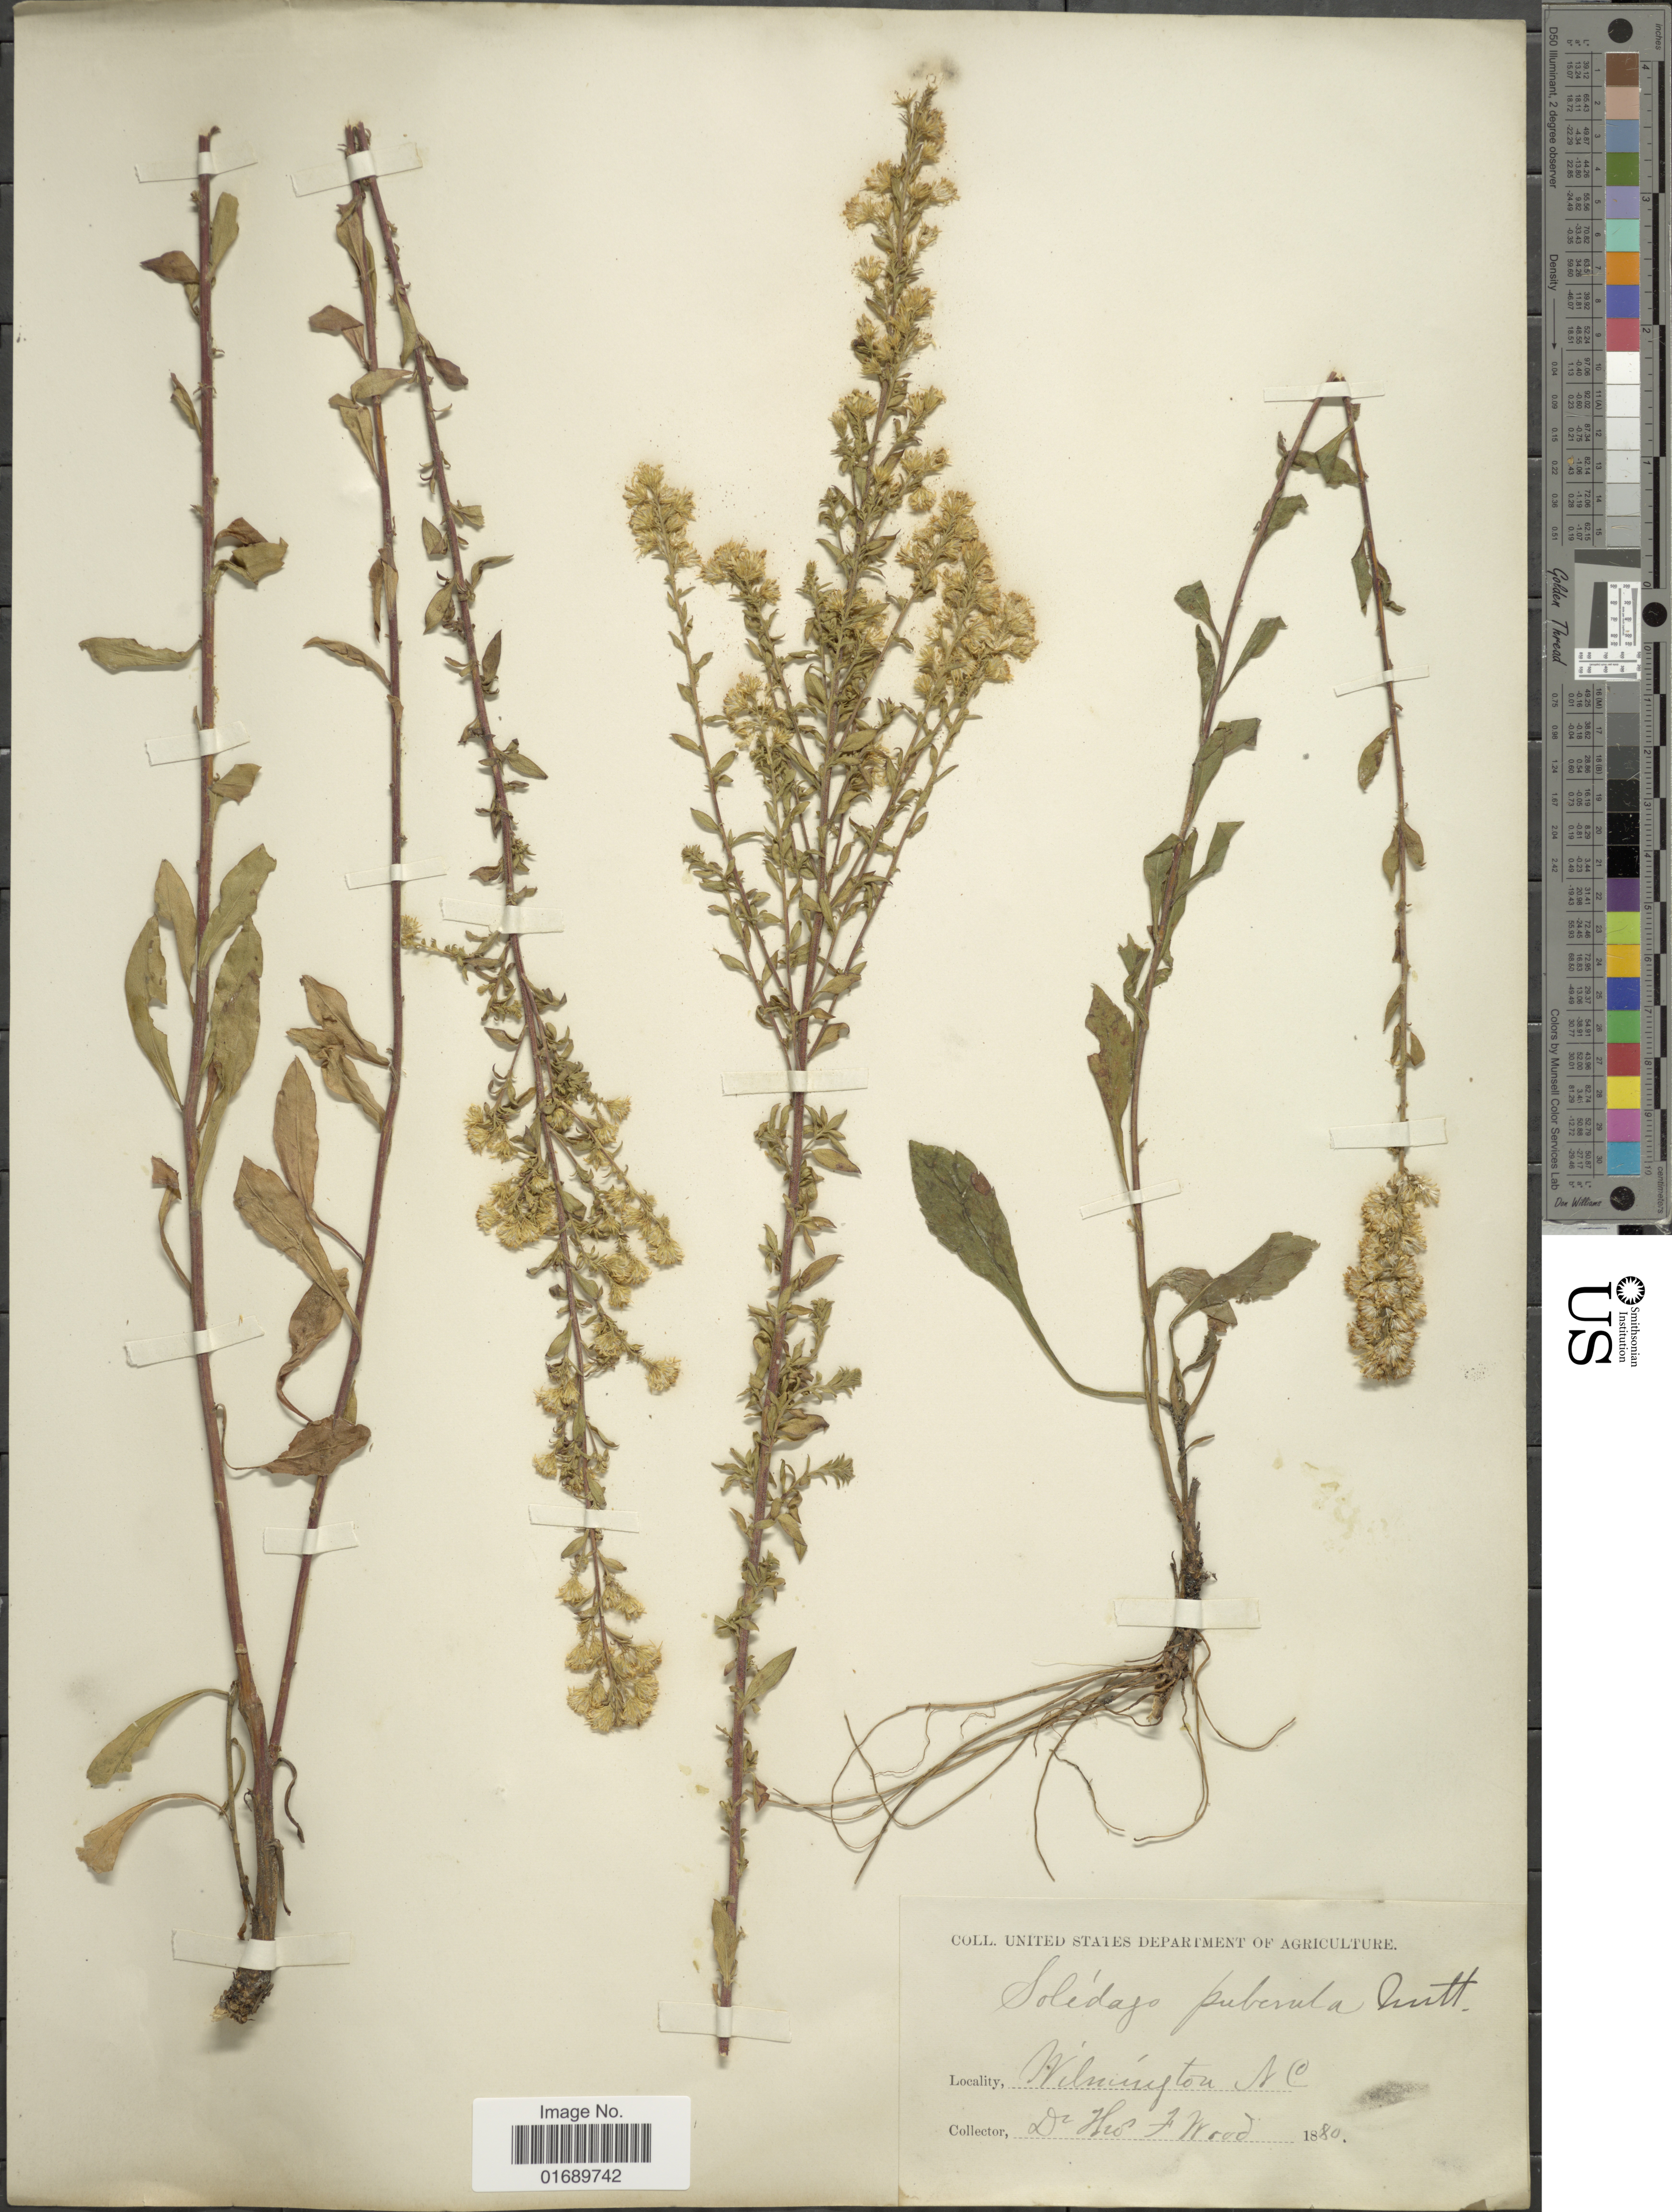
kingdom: Plantae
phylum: Tracheophyta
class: Magnoliopsida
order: Asterales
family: Asteraceae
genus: Solidago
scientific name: Solidago puberula var. pulverulenta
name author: (Nutt.) Chapman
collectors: T. F. Wood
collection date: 1880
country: United States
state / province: North Carolina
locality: Wilmington